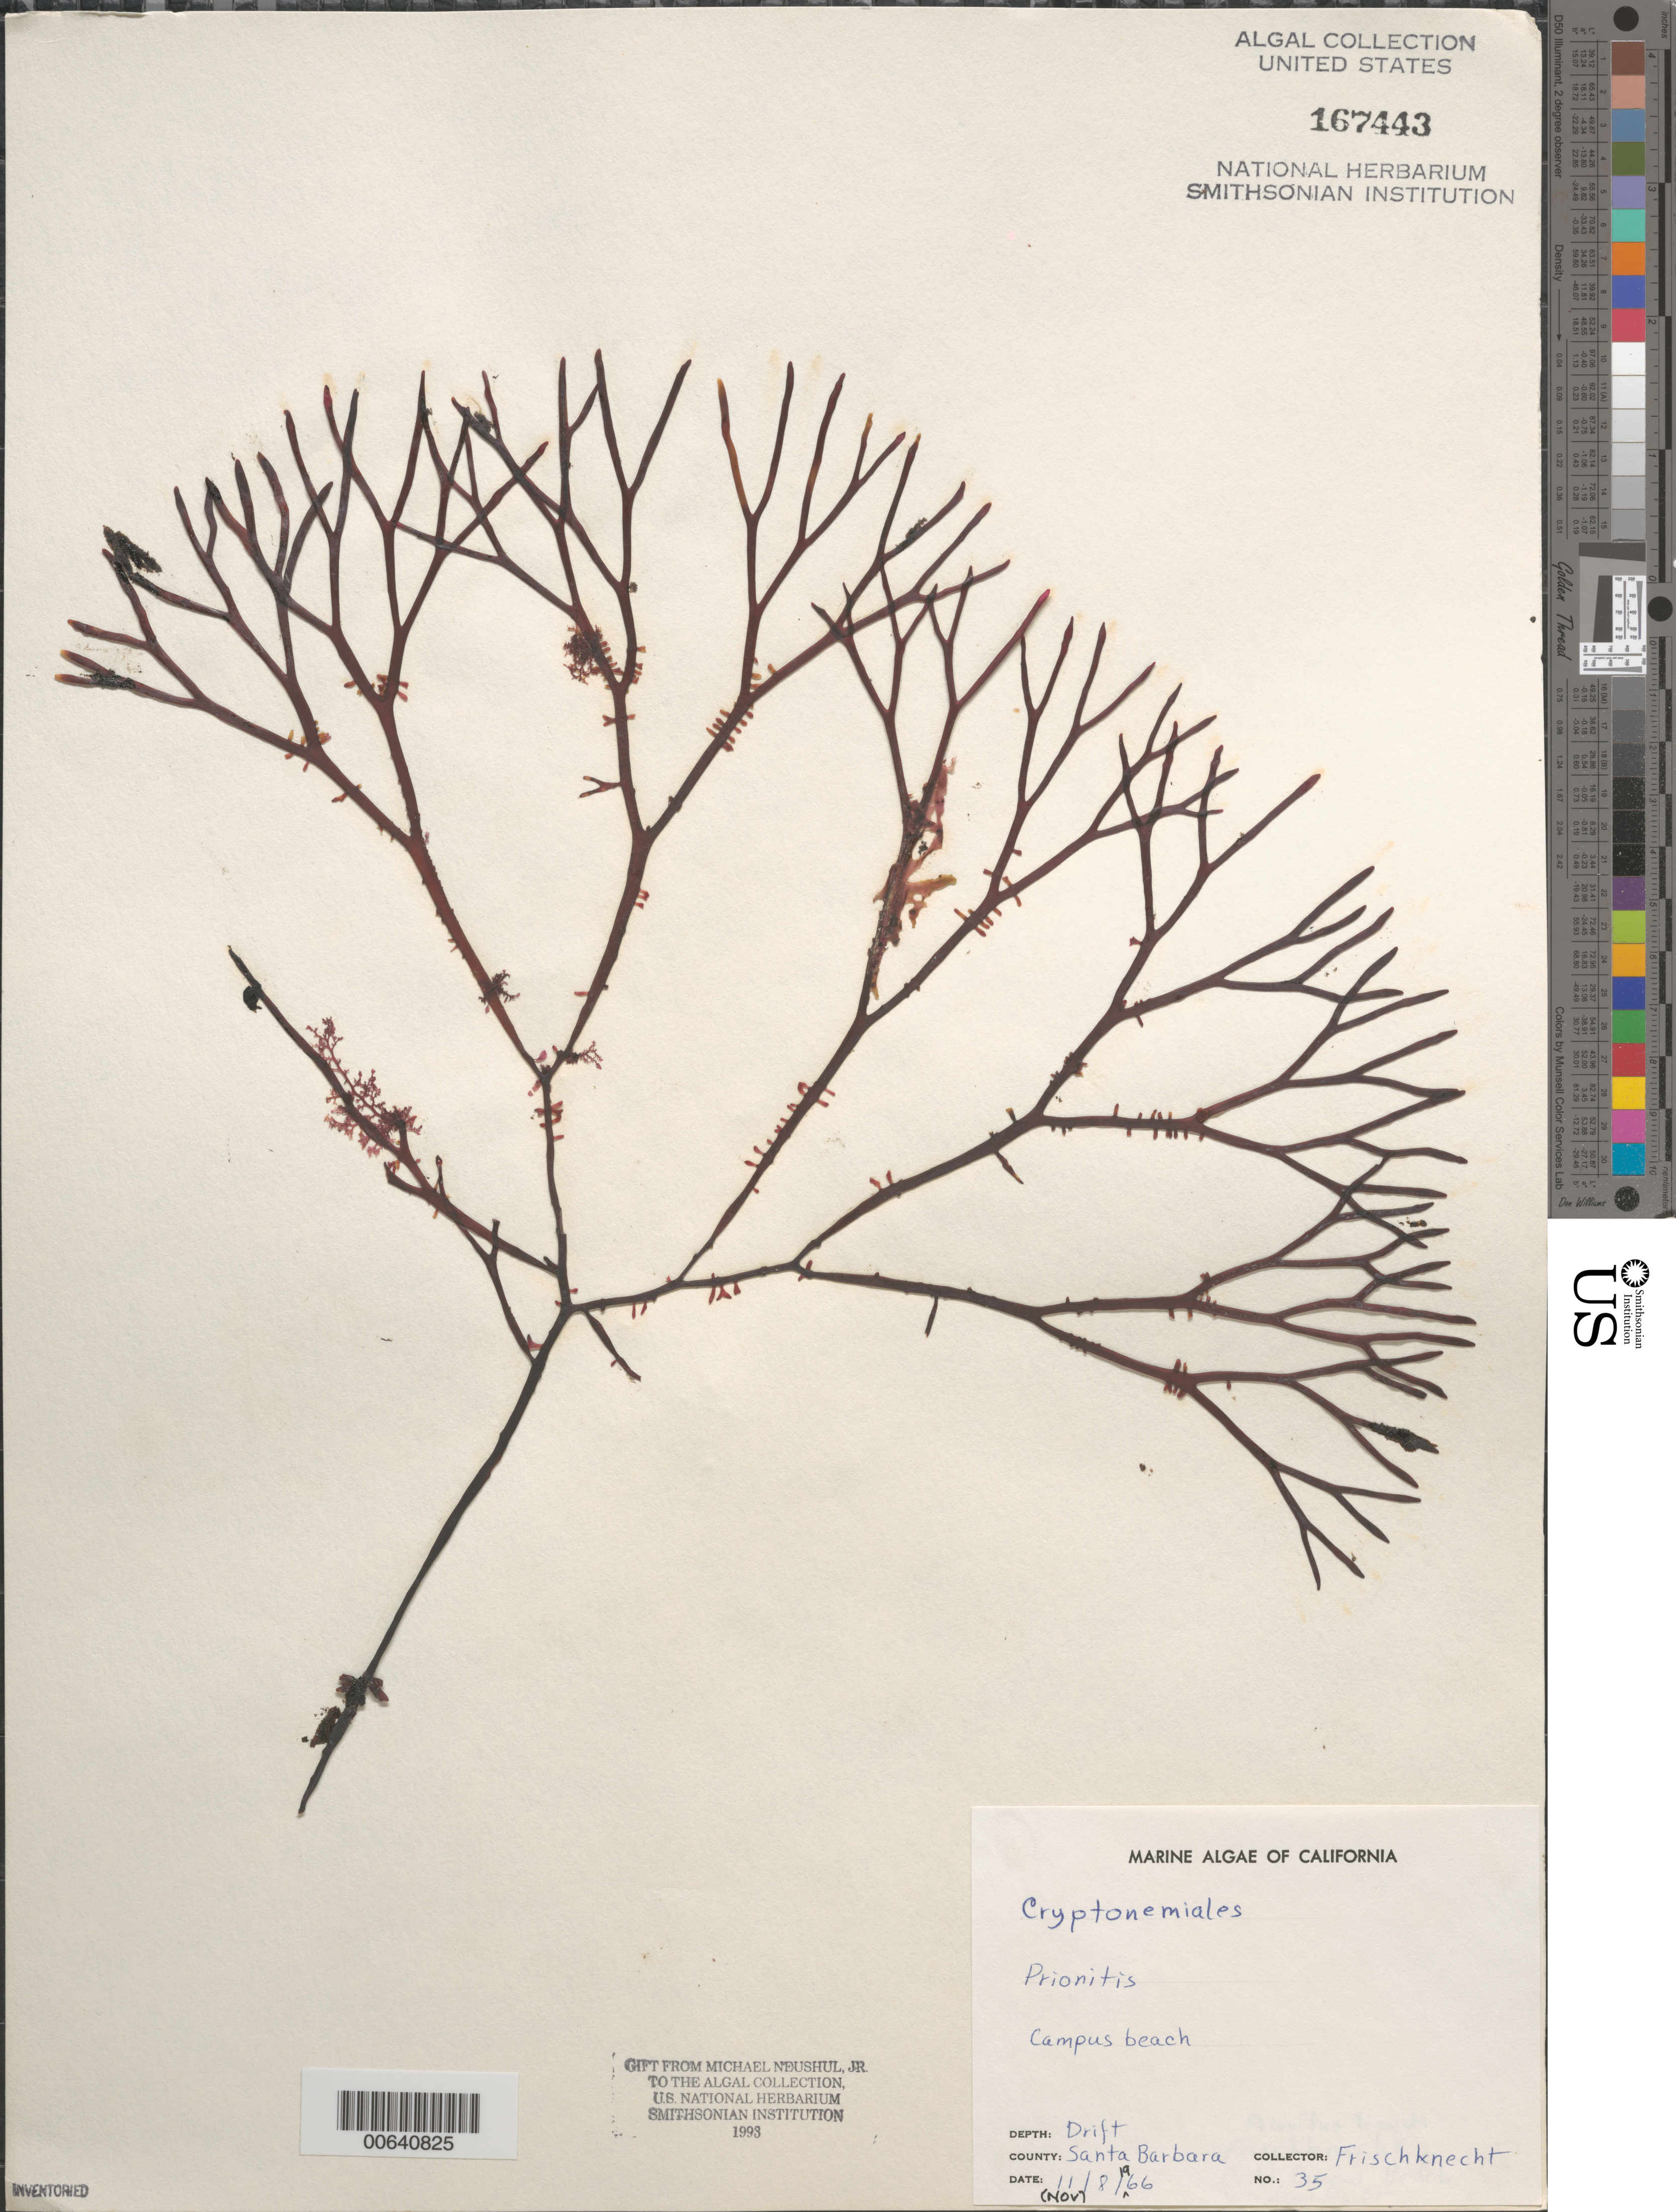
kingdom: Plantae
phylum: Rhodophyta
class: Florideophyceae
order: Cryptonemiales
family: Cryptonemiaceae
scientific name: Prionitis sp.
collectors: -. Frischknecht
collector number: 35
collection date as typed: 08 Nov 1966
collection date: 1966-11-08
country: United States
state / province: California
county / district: Santa Barbara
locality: Campus Beach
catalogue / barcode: US 167443